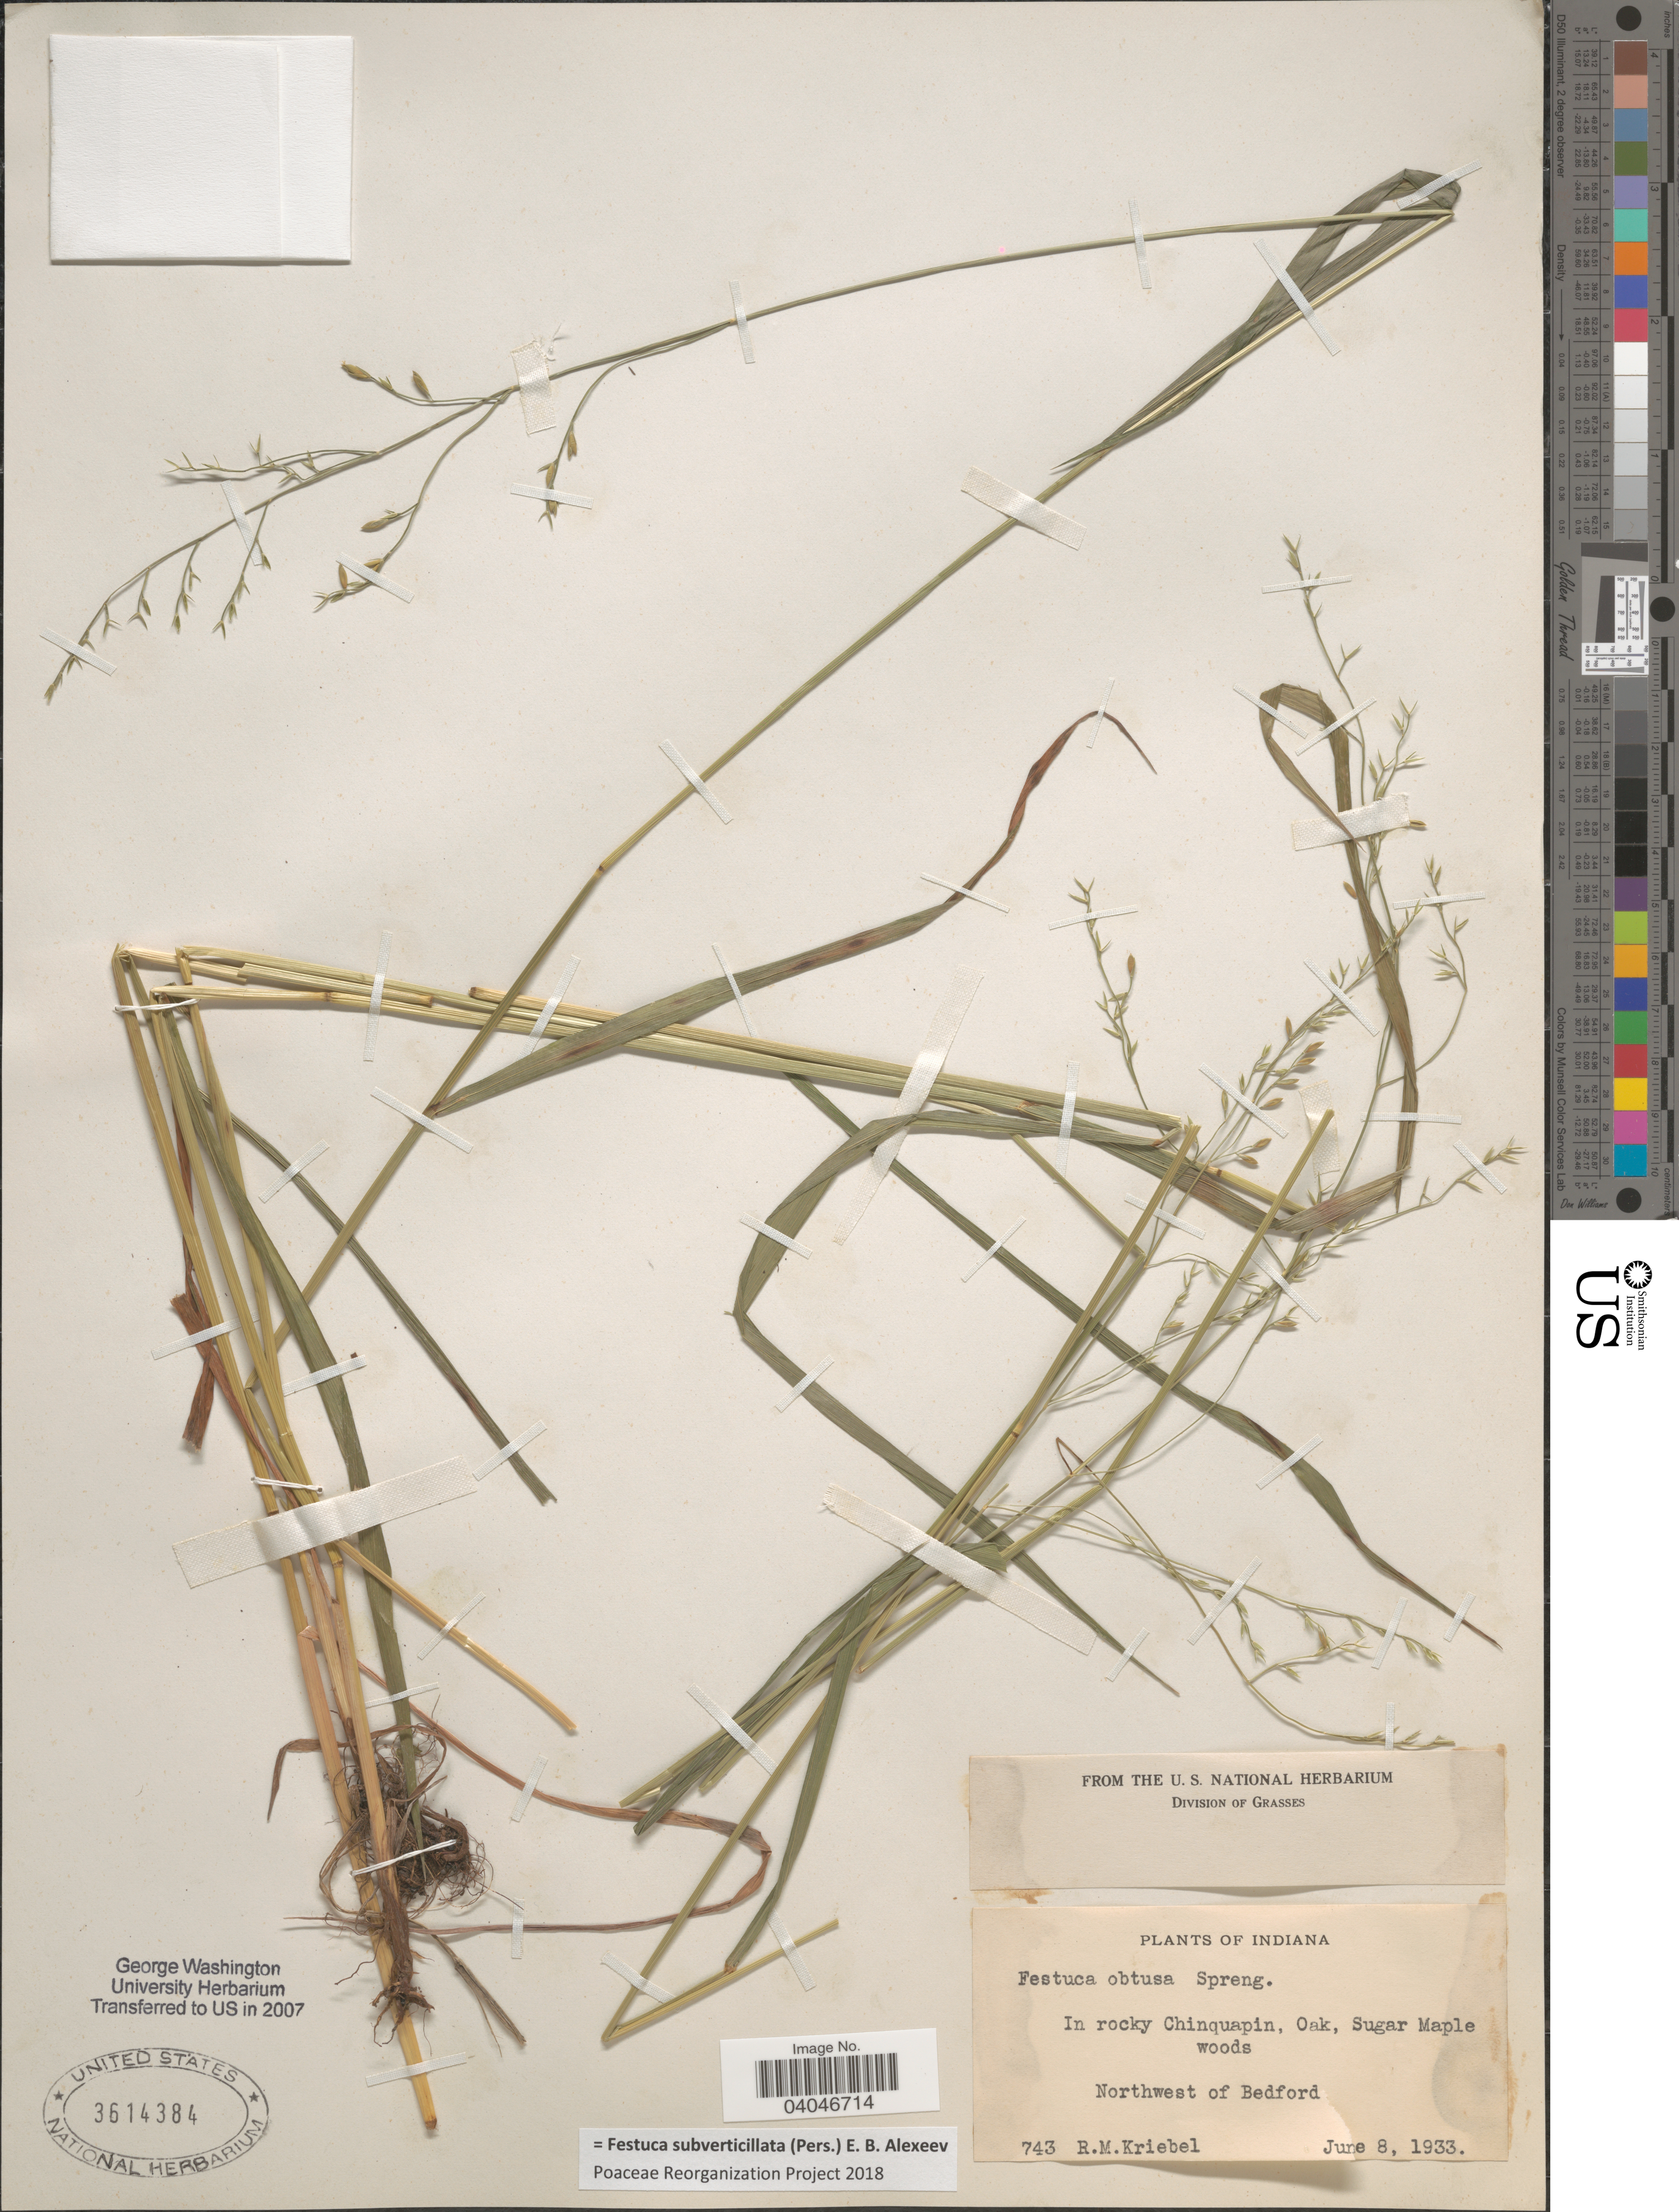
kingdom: Plantae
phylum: Tracheophyta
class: Liliopsida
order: Poales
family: Poaceae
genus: Festuca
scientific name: Festuca subverticillata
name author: (Pers.) E.B. Alexeev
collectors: R. M. Kriebel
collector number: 743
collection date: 1933-06-08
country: United States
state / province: Indiana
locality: In rocky Chinquapin, Oak, Sugar Maple woods. Northwest of Bedford.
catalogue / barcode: US 3614384